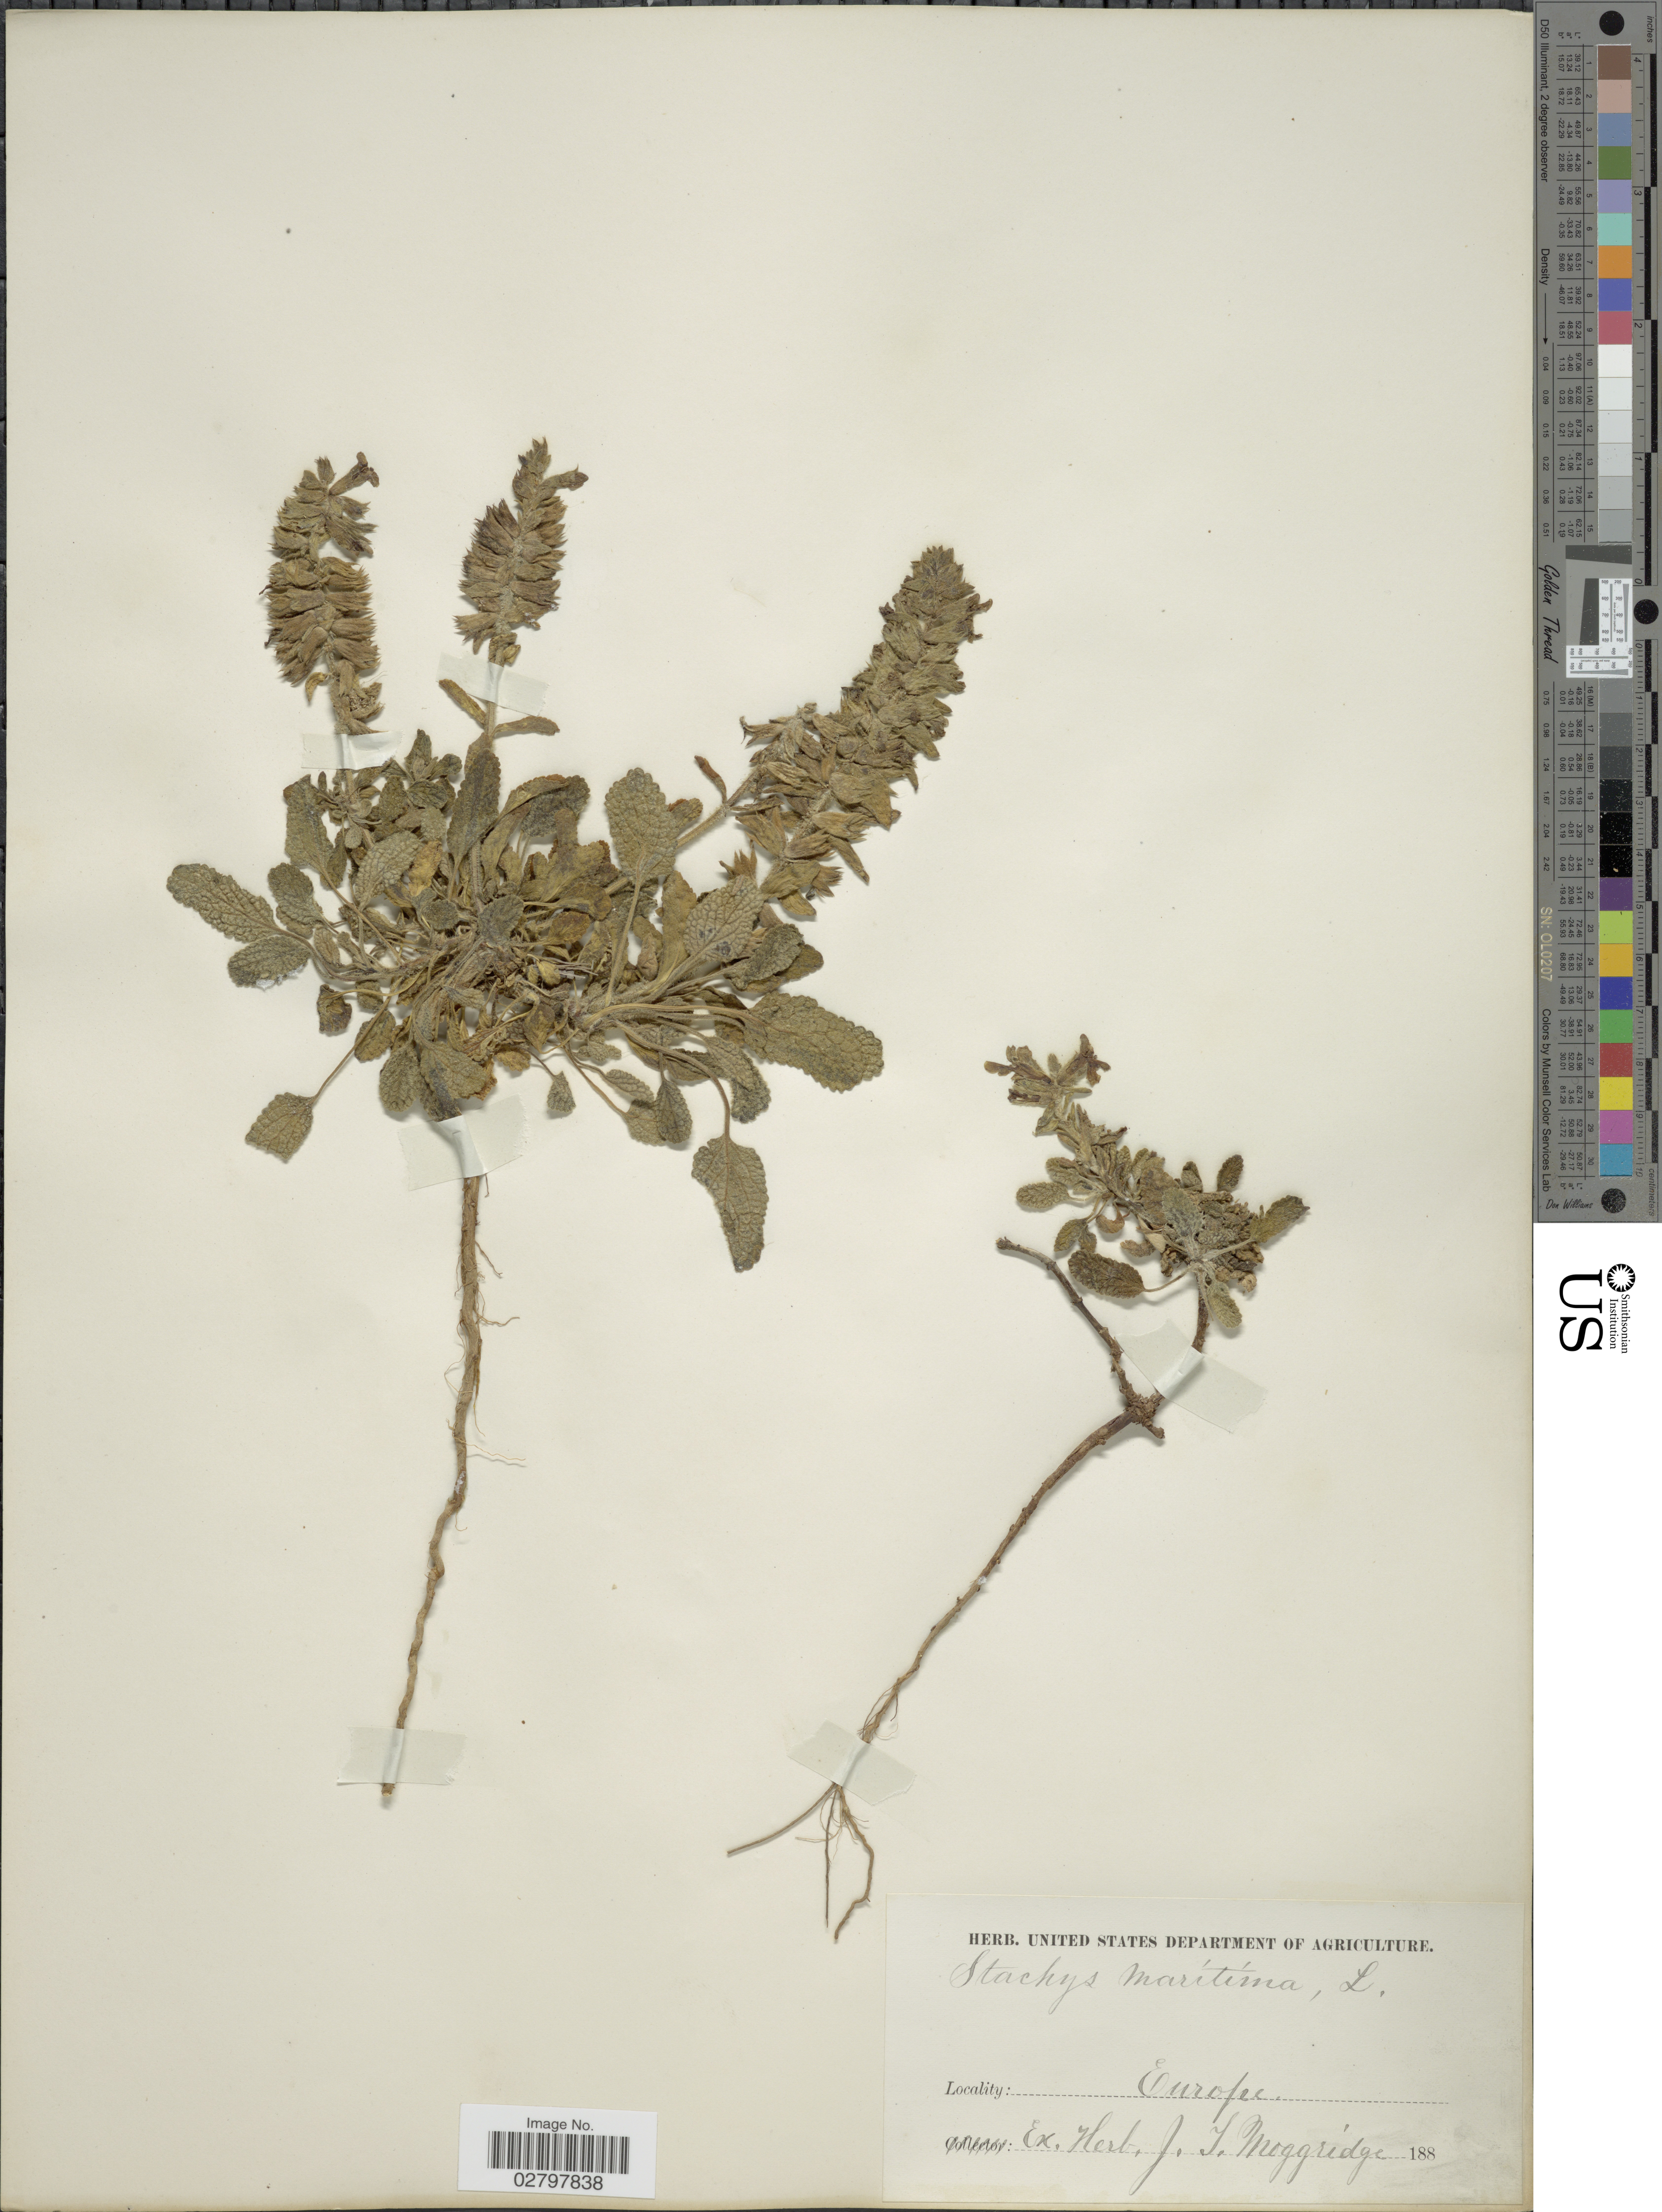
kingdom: Plantae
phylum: Tracheophyta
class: Magnoliopsida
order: Lamiales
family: Lamiaceae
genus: Stachys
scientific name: Stachys maritima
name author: Gouan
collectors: ex herb. J.T. Moggridge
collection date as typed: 188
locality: Europe